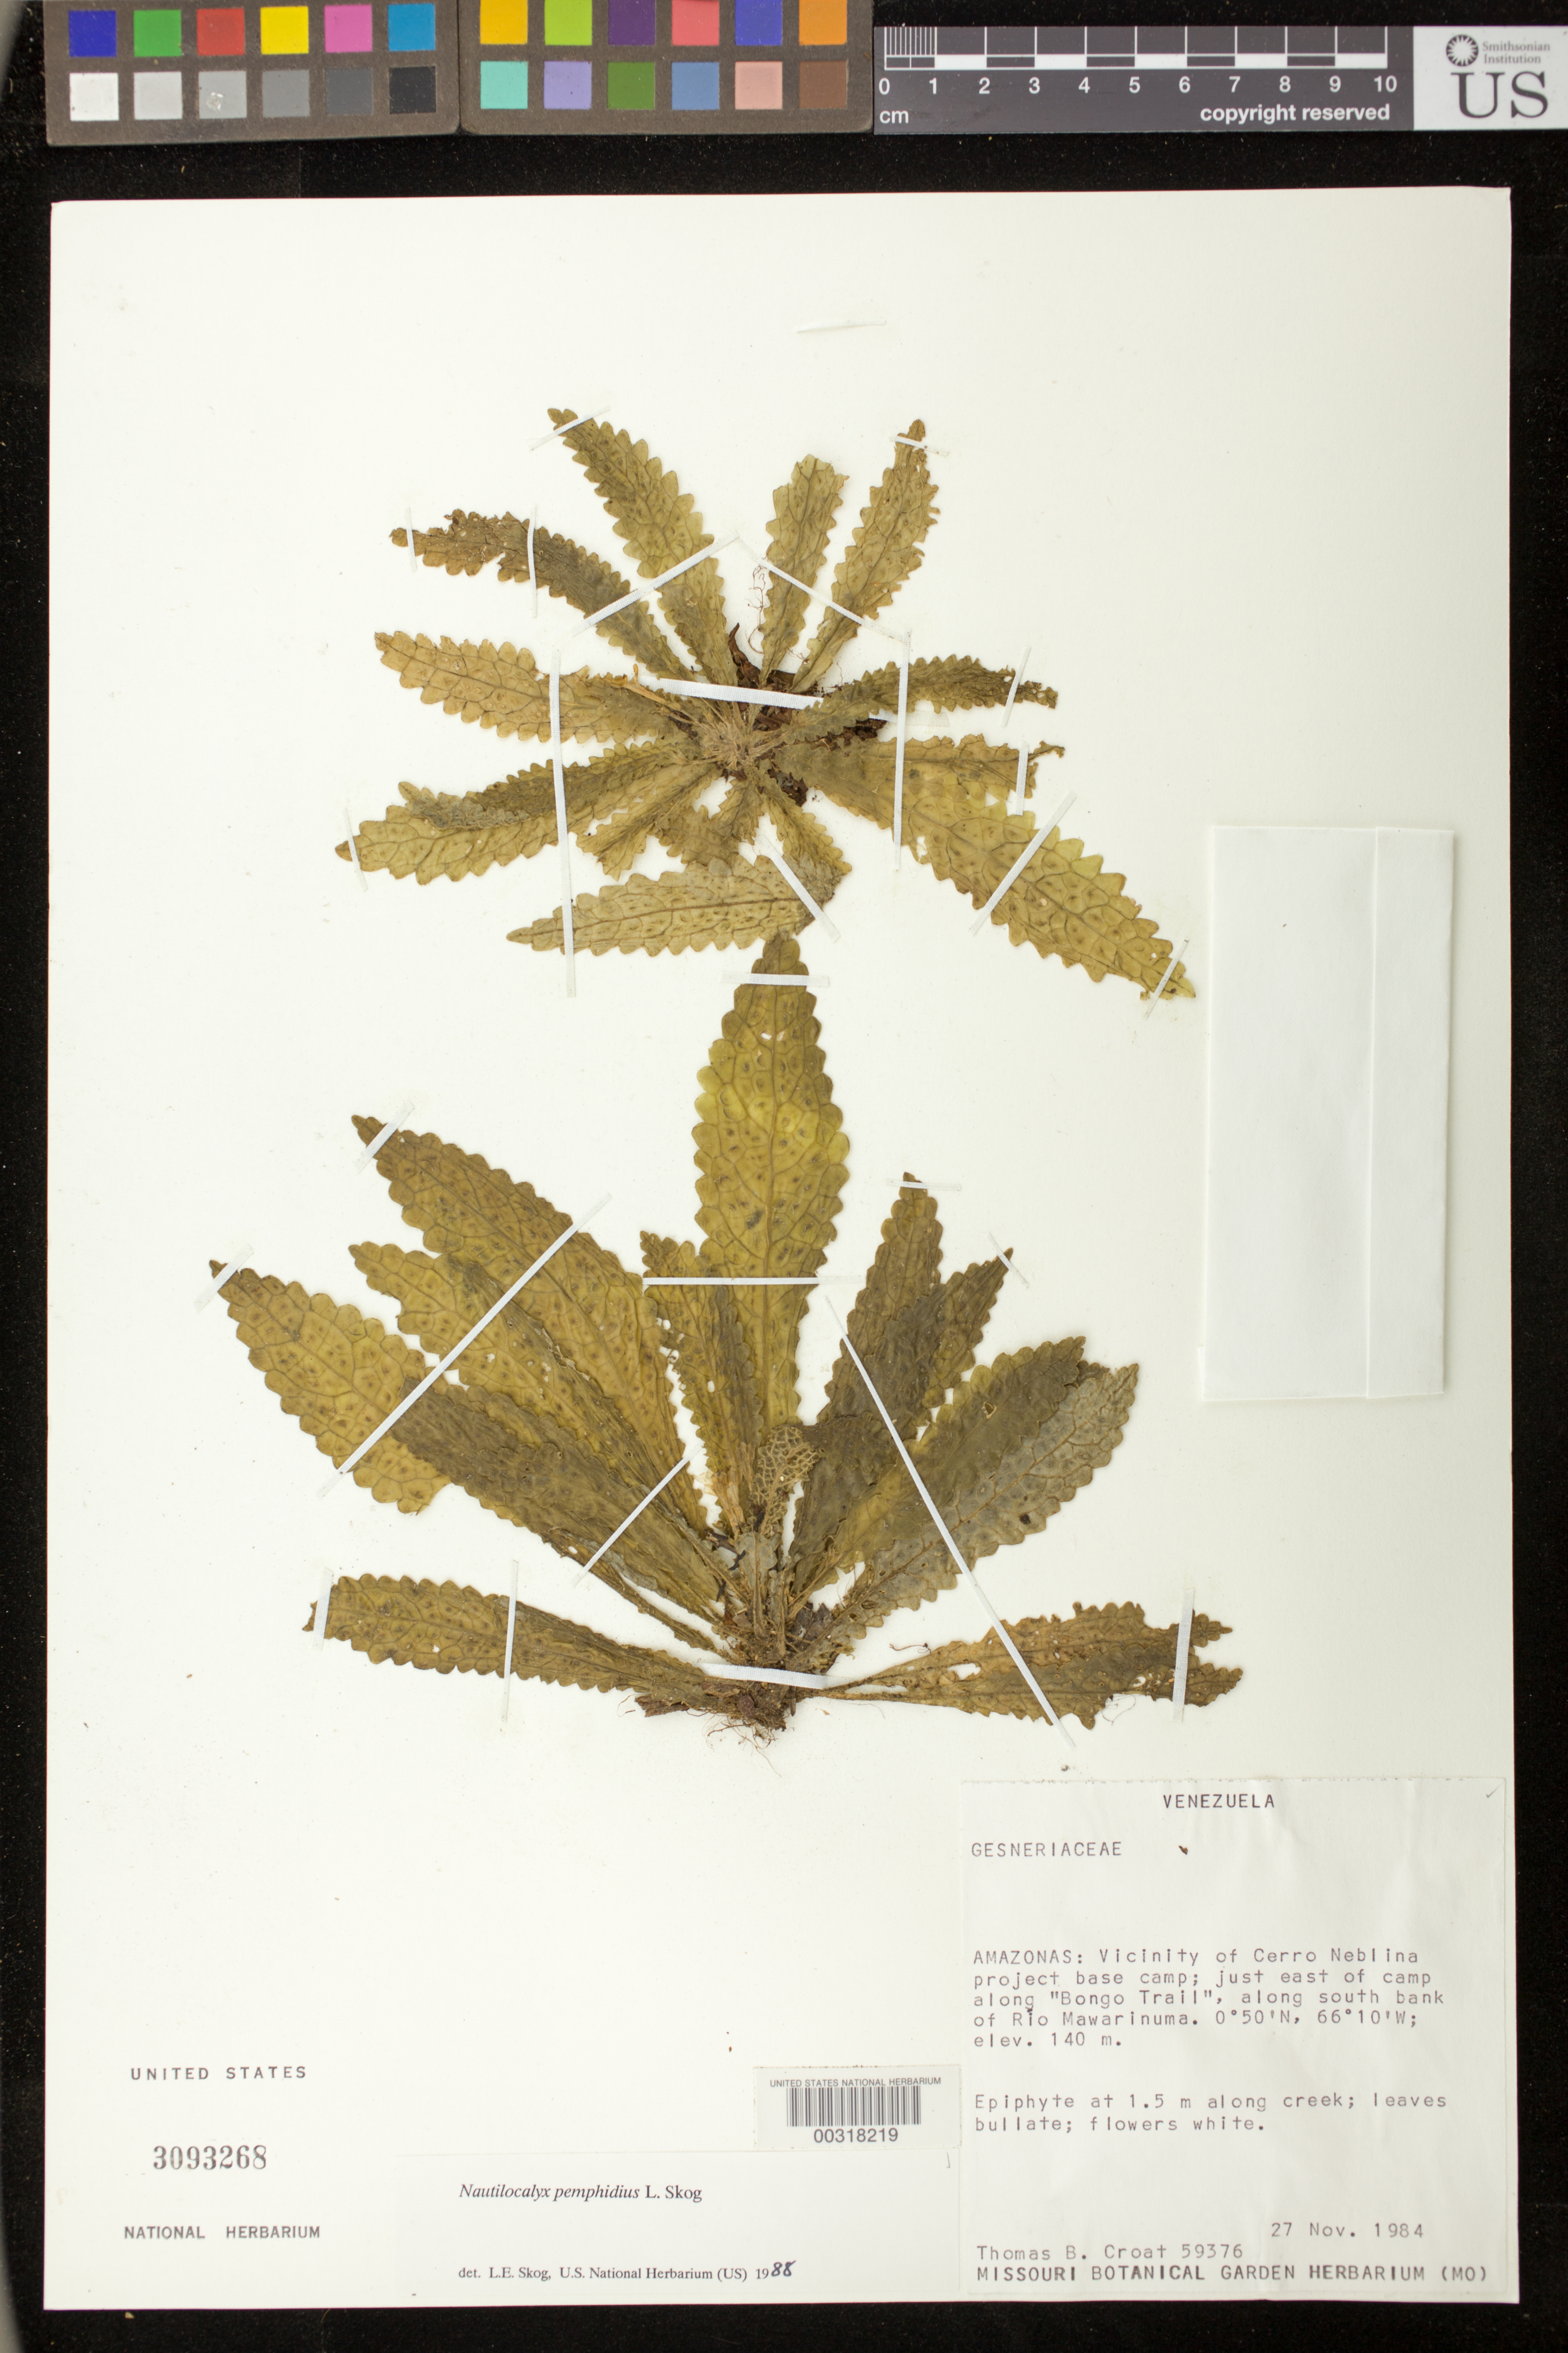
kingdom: Plantae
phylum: Tracheophyta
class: Magnoliopsida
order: Lamiales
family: Gesneriaceae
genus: Nautilocalyx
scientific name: Nautilocalyx pemphidius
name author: L.E. Skog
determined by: Skog, Laurence E.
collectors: T. B. Croat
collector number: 59376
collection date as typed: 27 Nov 1984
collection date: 1984-11-27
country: Venezuela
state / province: Amazonas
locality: Rio Negro Dept., vicinity of Cerro Neblina project base camp, just E of camp along "Bongo trail", along S bank of Rio Mawarinuma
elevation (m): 140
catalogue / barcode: US 3093268